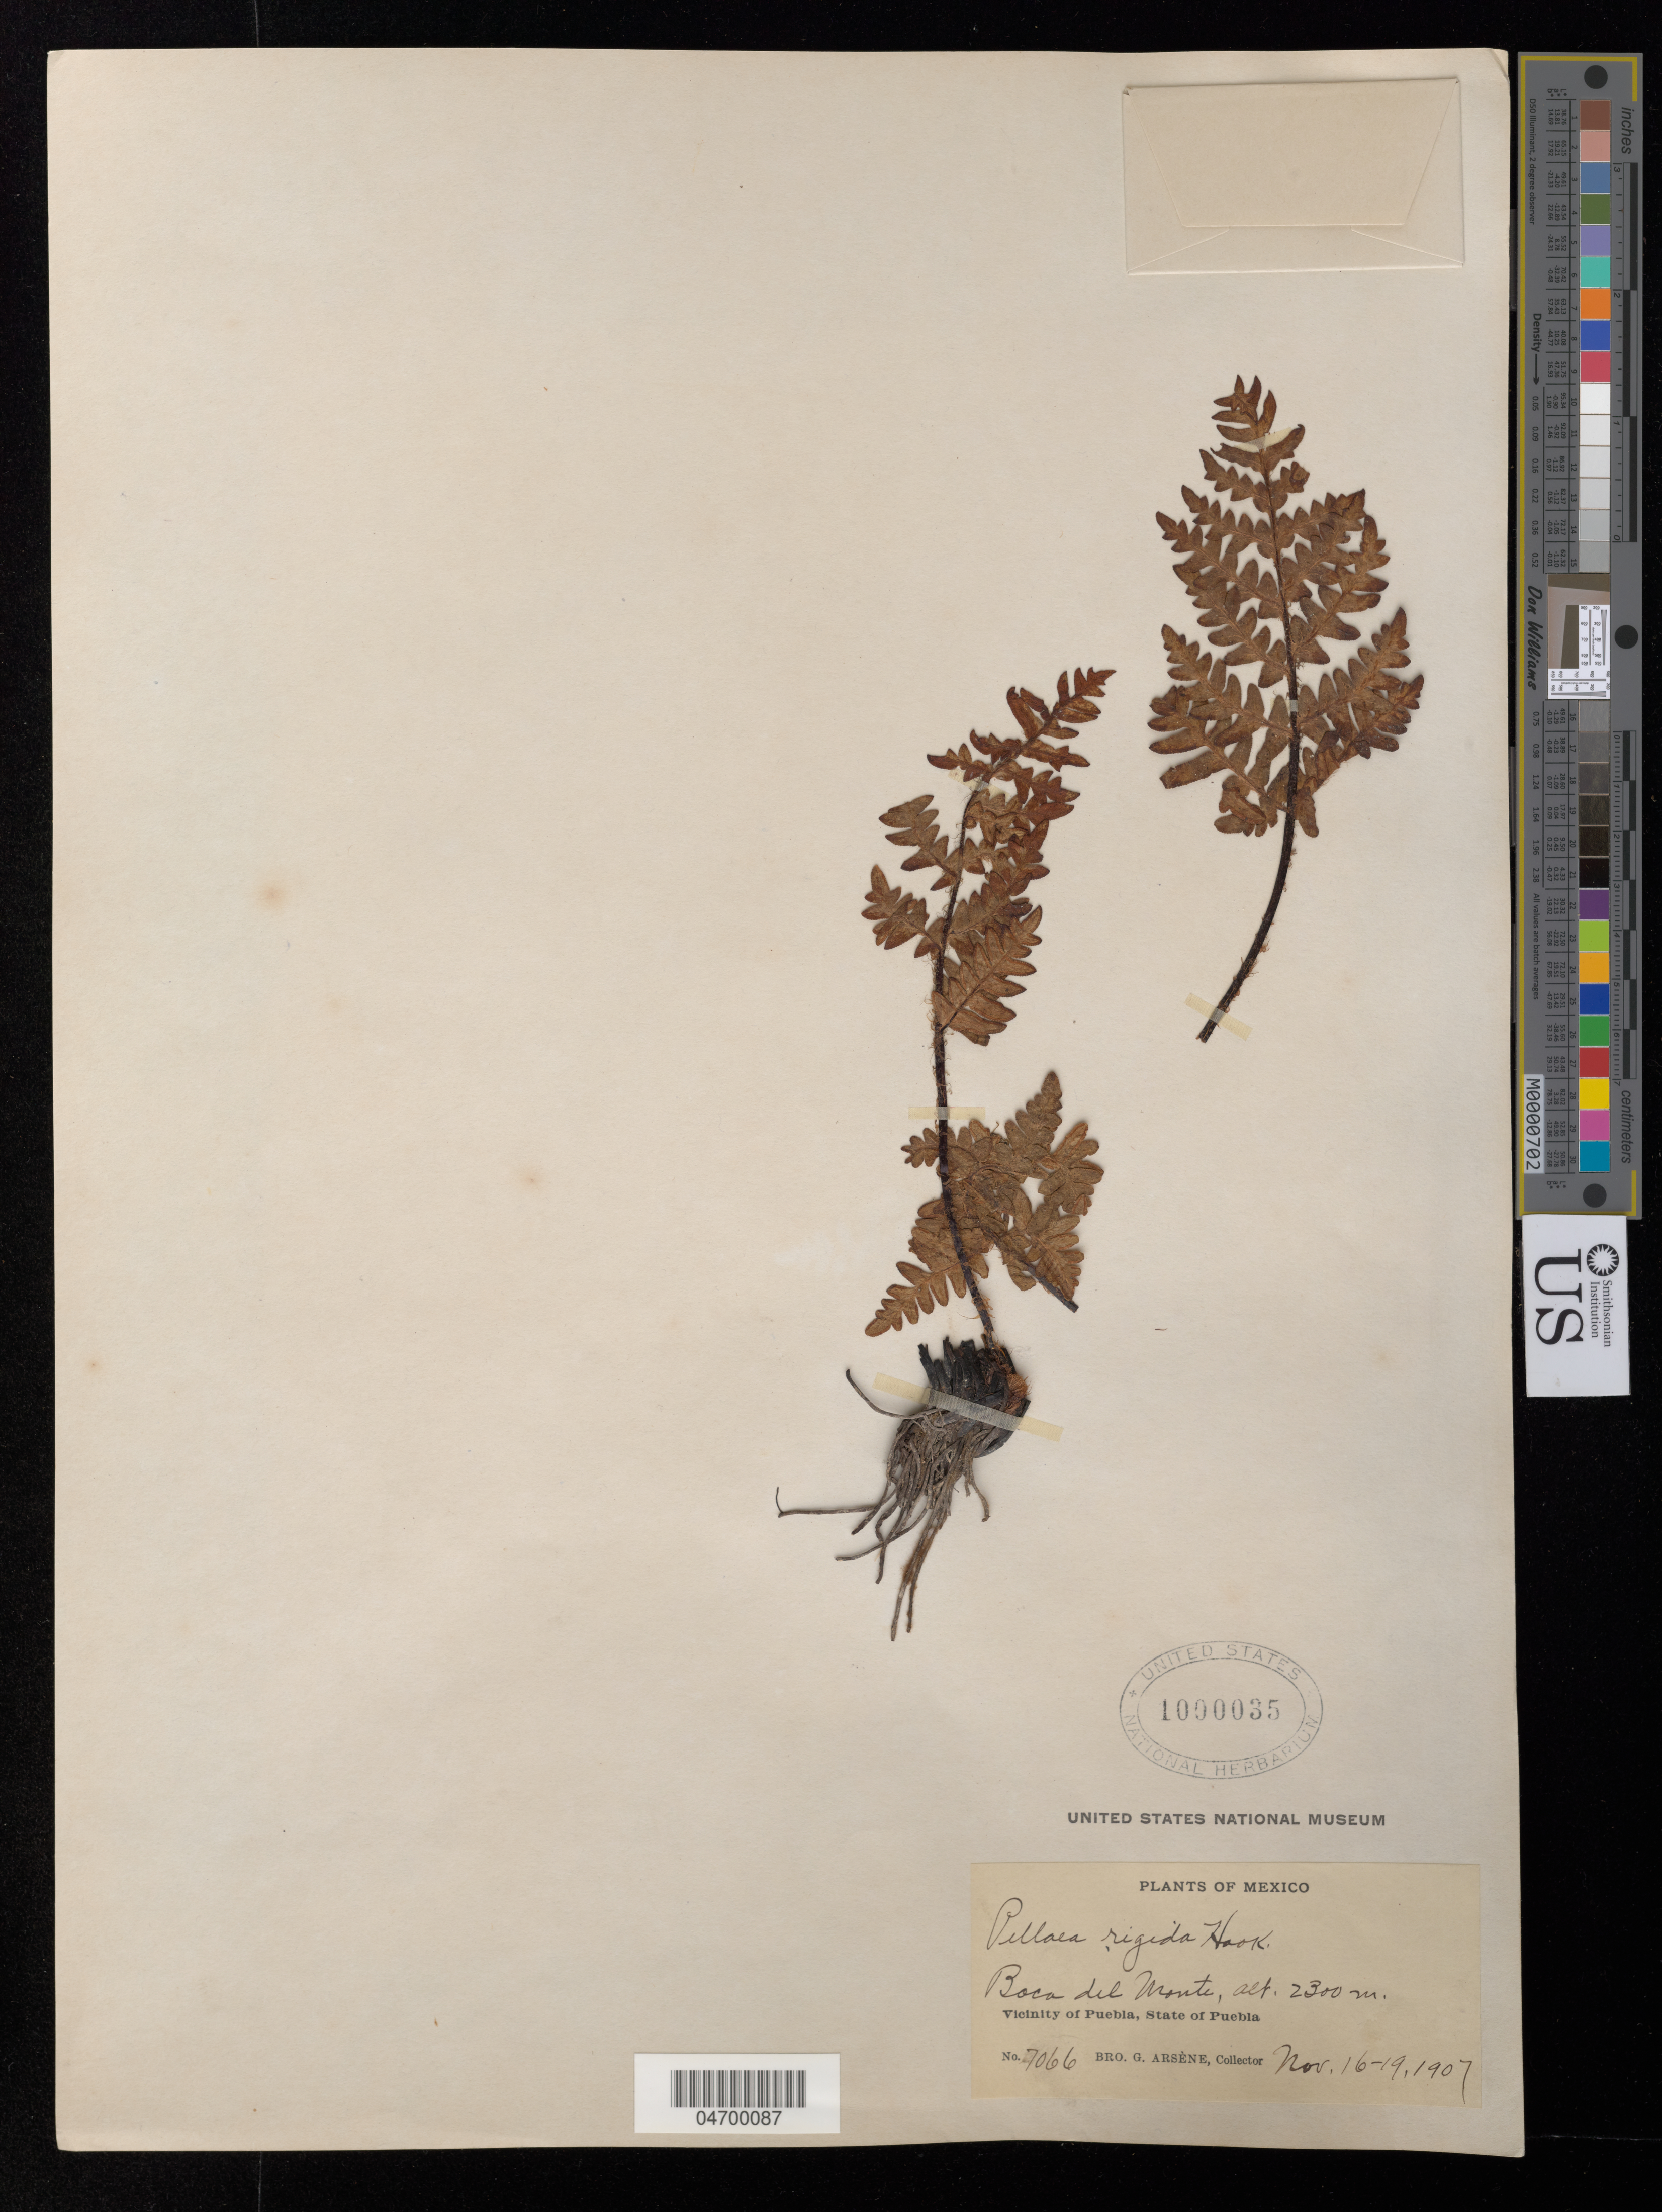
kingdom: Plantae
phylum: Tracheophyta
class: Polypodiopsida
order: Polypodiales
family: Pteridaceae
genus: Pellaea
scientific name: Pellaea rigida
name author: (Sw.) Hook. f.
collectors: Bro. G. Arsène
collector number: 7066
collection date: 1907-11-16/1907-11-19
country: Mexico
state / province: Puebla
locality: Boca del Monte. Vicinity of Puebla.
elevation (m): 2300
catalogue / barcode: US 1000035